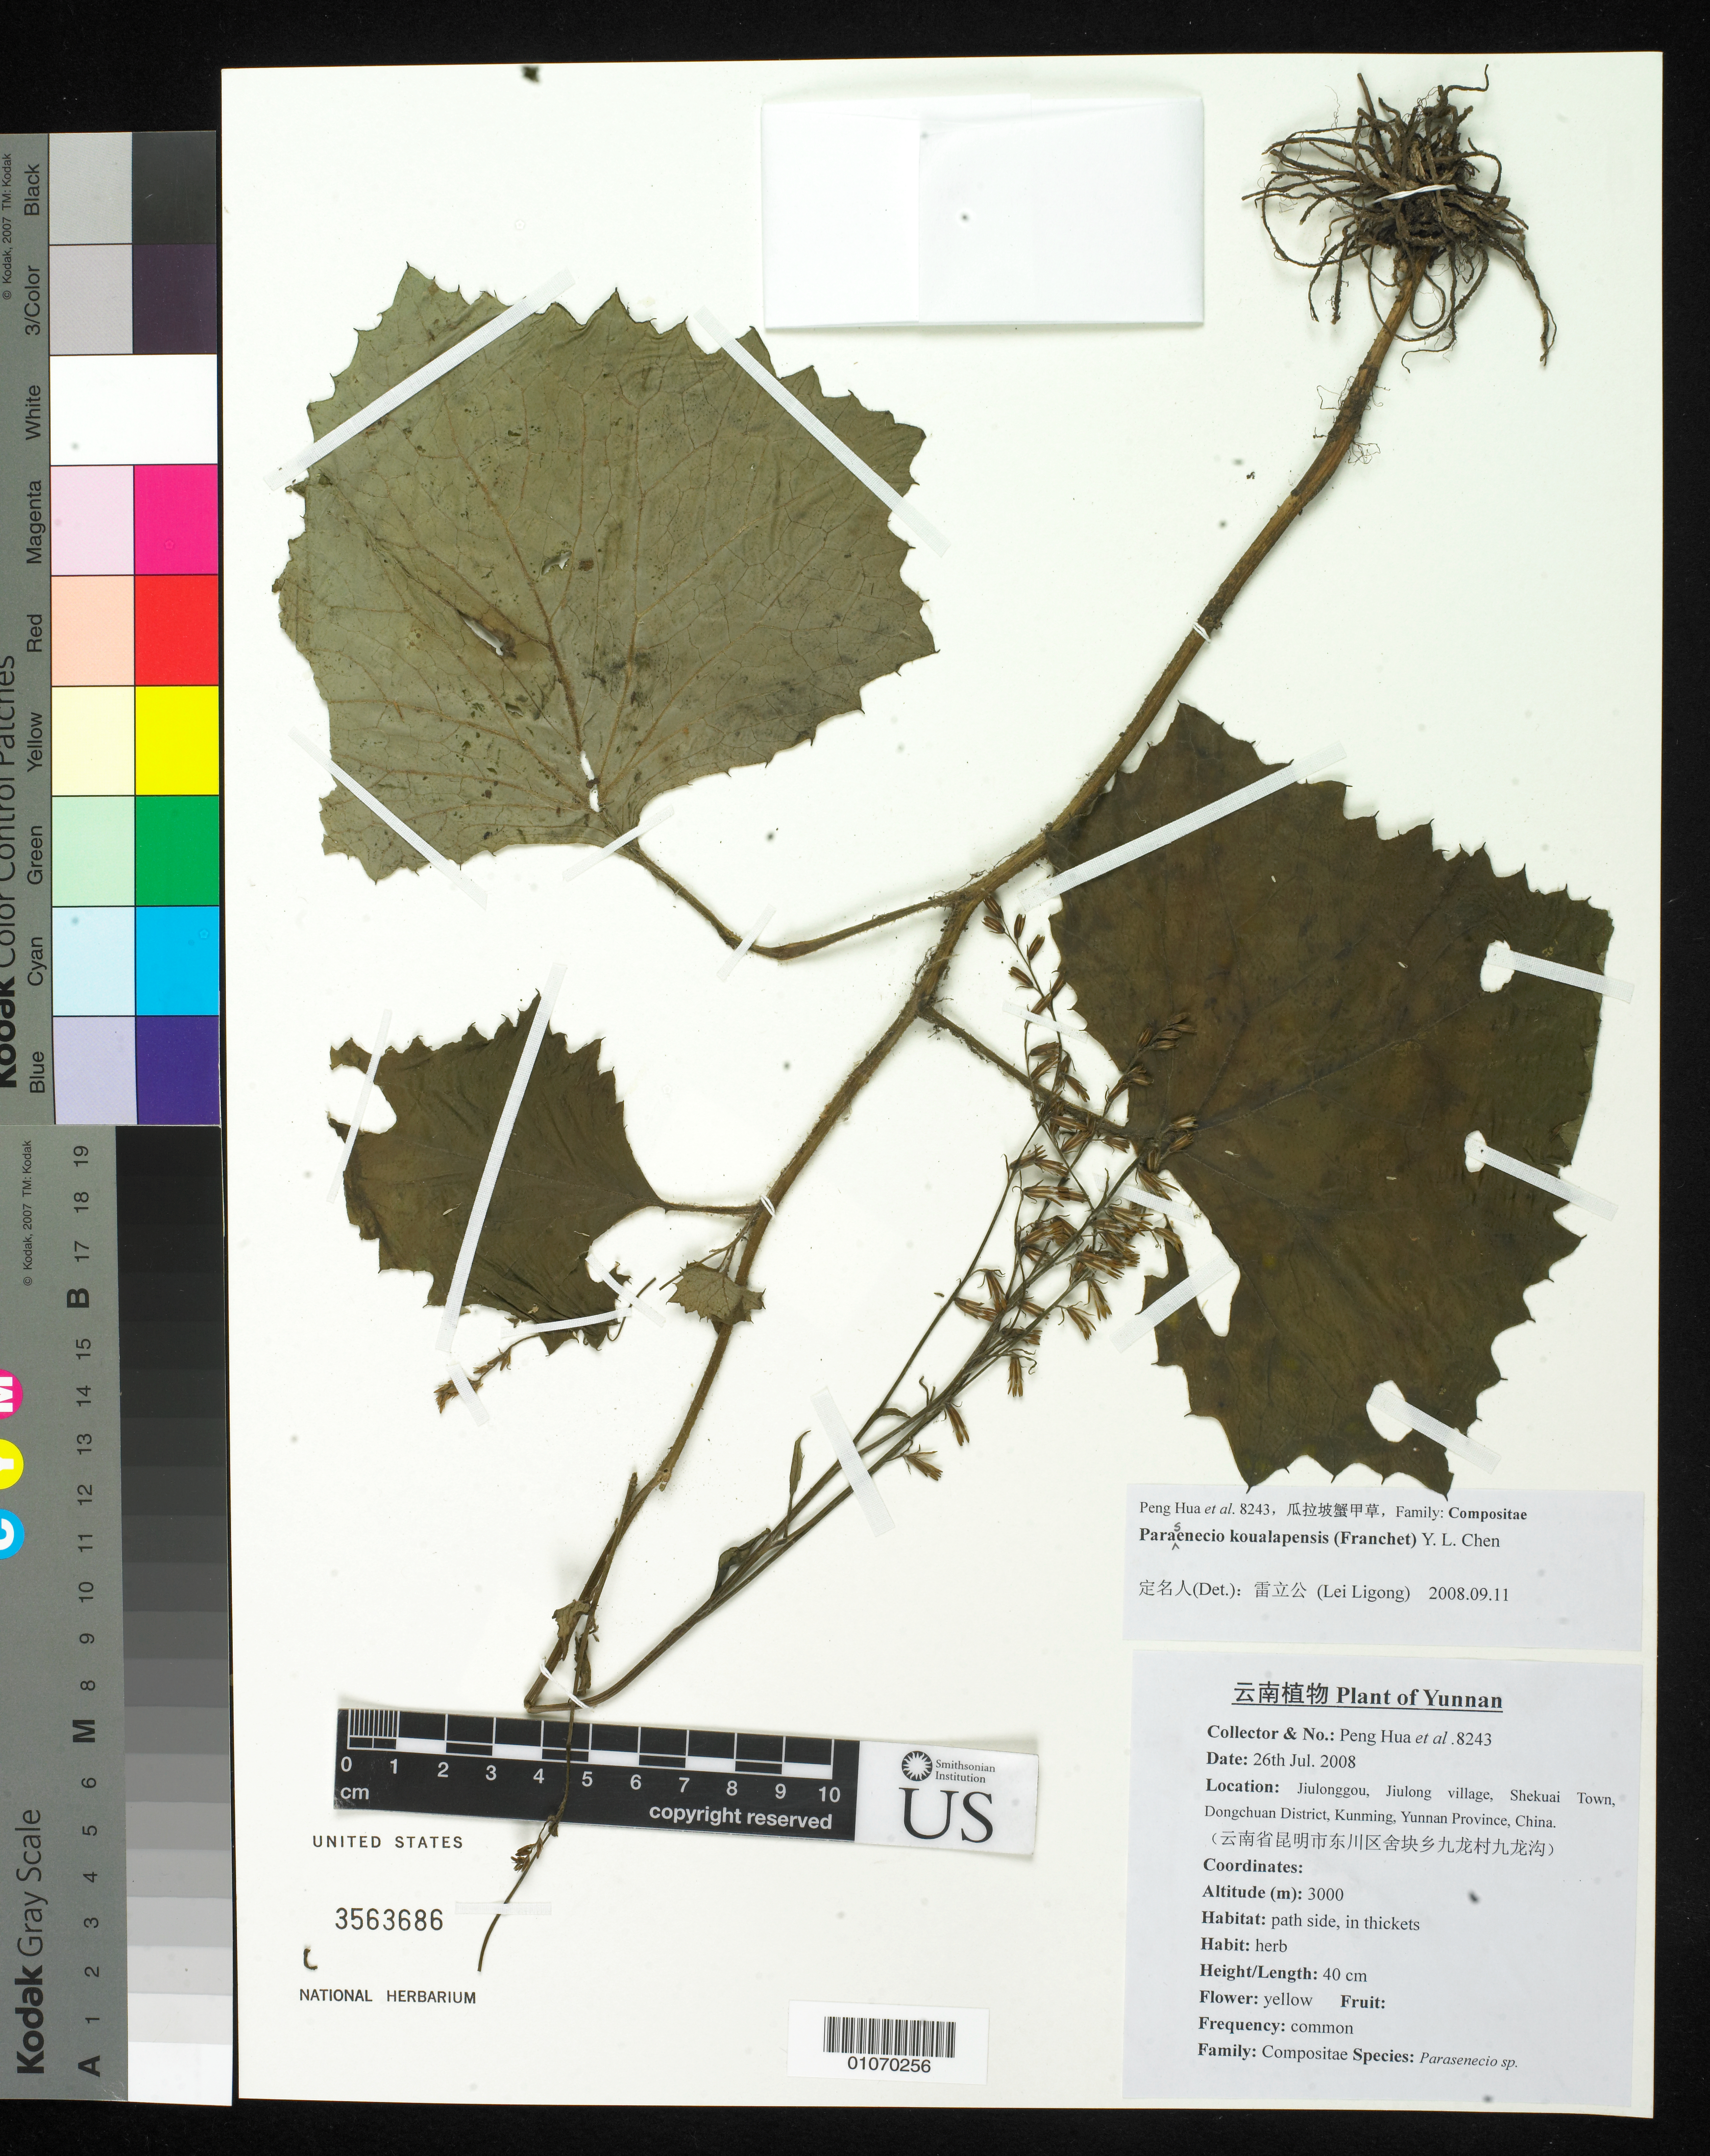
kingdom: Plantae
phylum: Tracheophyta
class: Magnoliopsida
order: Asterales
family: Asteraceae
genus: Parasenecio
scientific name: Parasenecio koualapensis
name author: Hand.-Mazz.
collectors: H. Peng et al.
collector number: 8243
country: China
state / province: Yunnan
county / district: Kunming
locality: Jiulonggou, Jiulong village, Shekuai, Dongchuan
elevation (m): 3000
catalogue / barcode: US 3563686